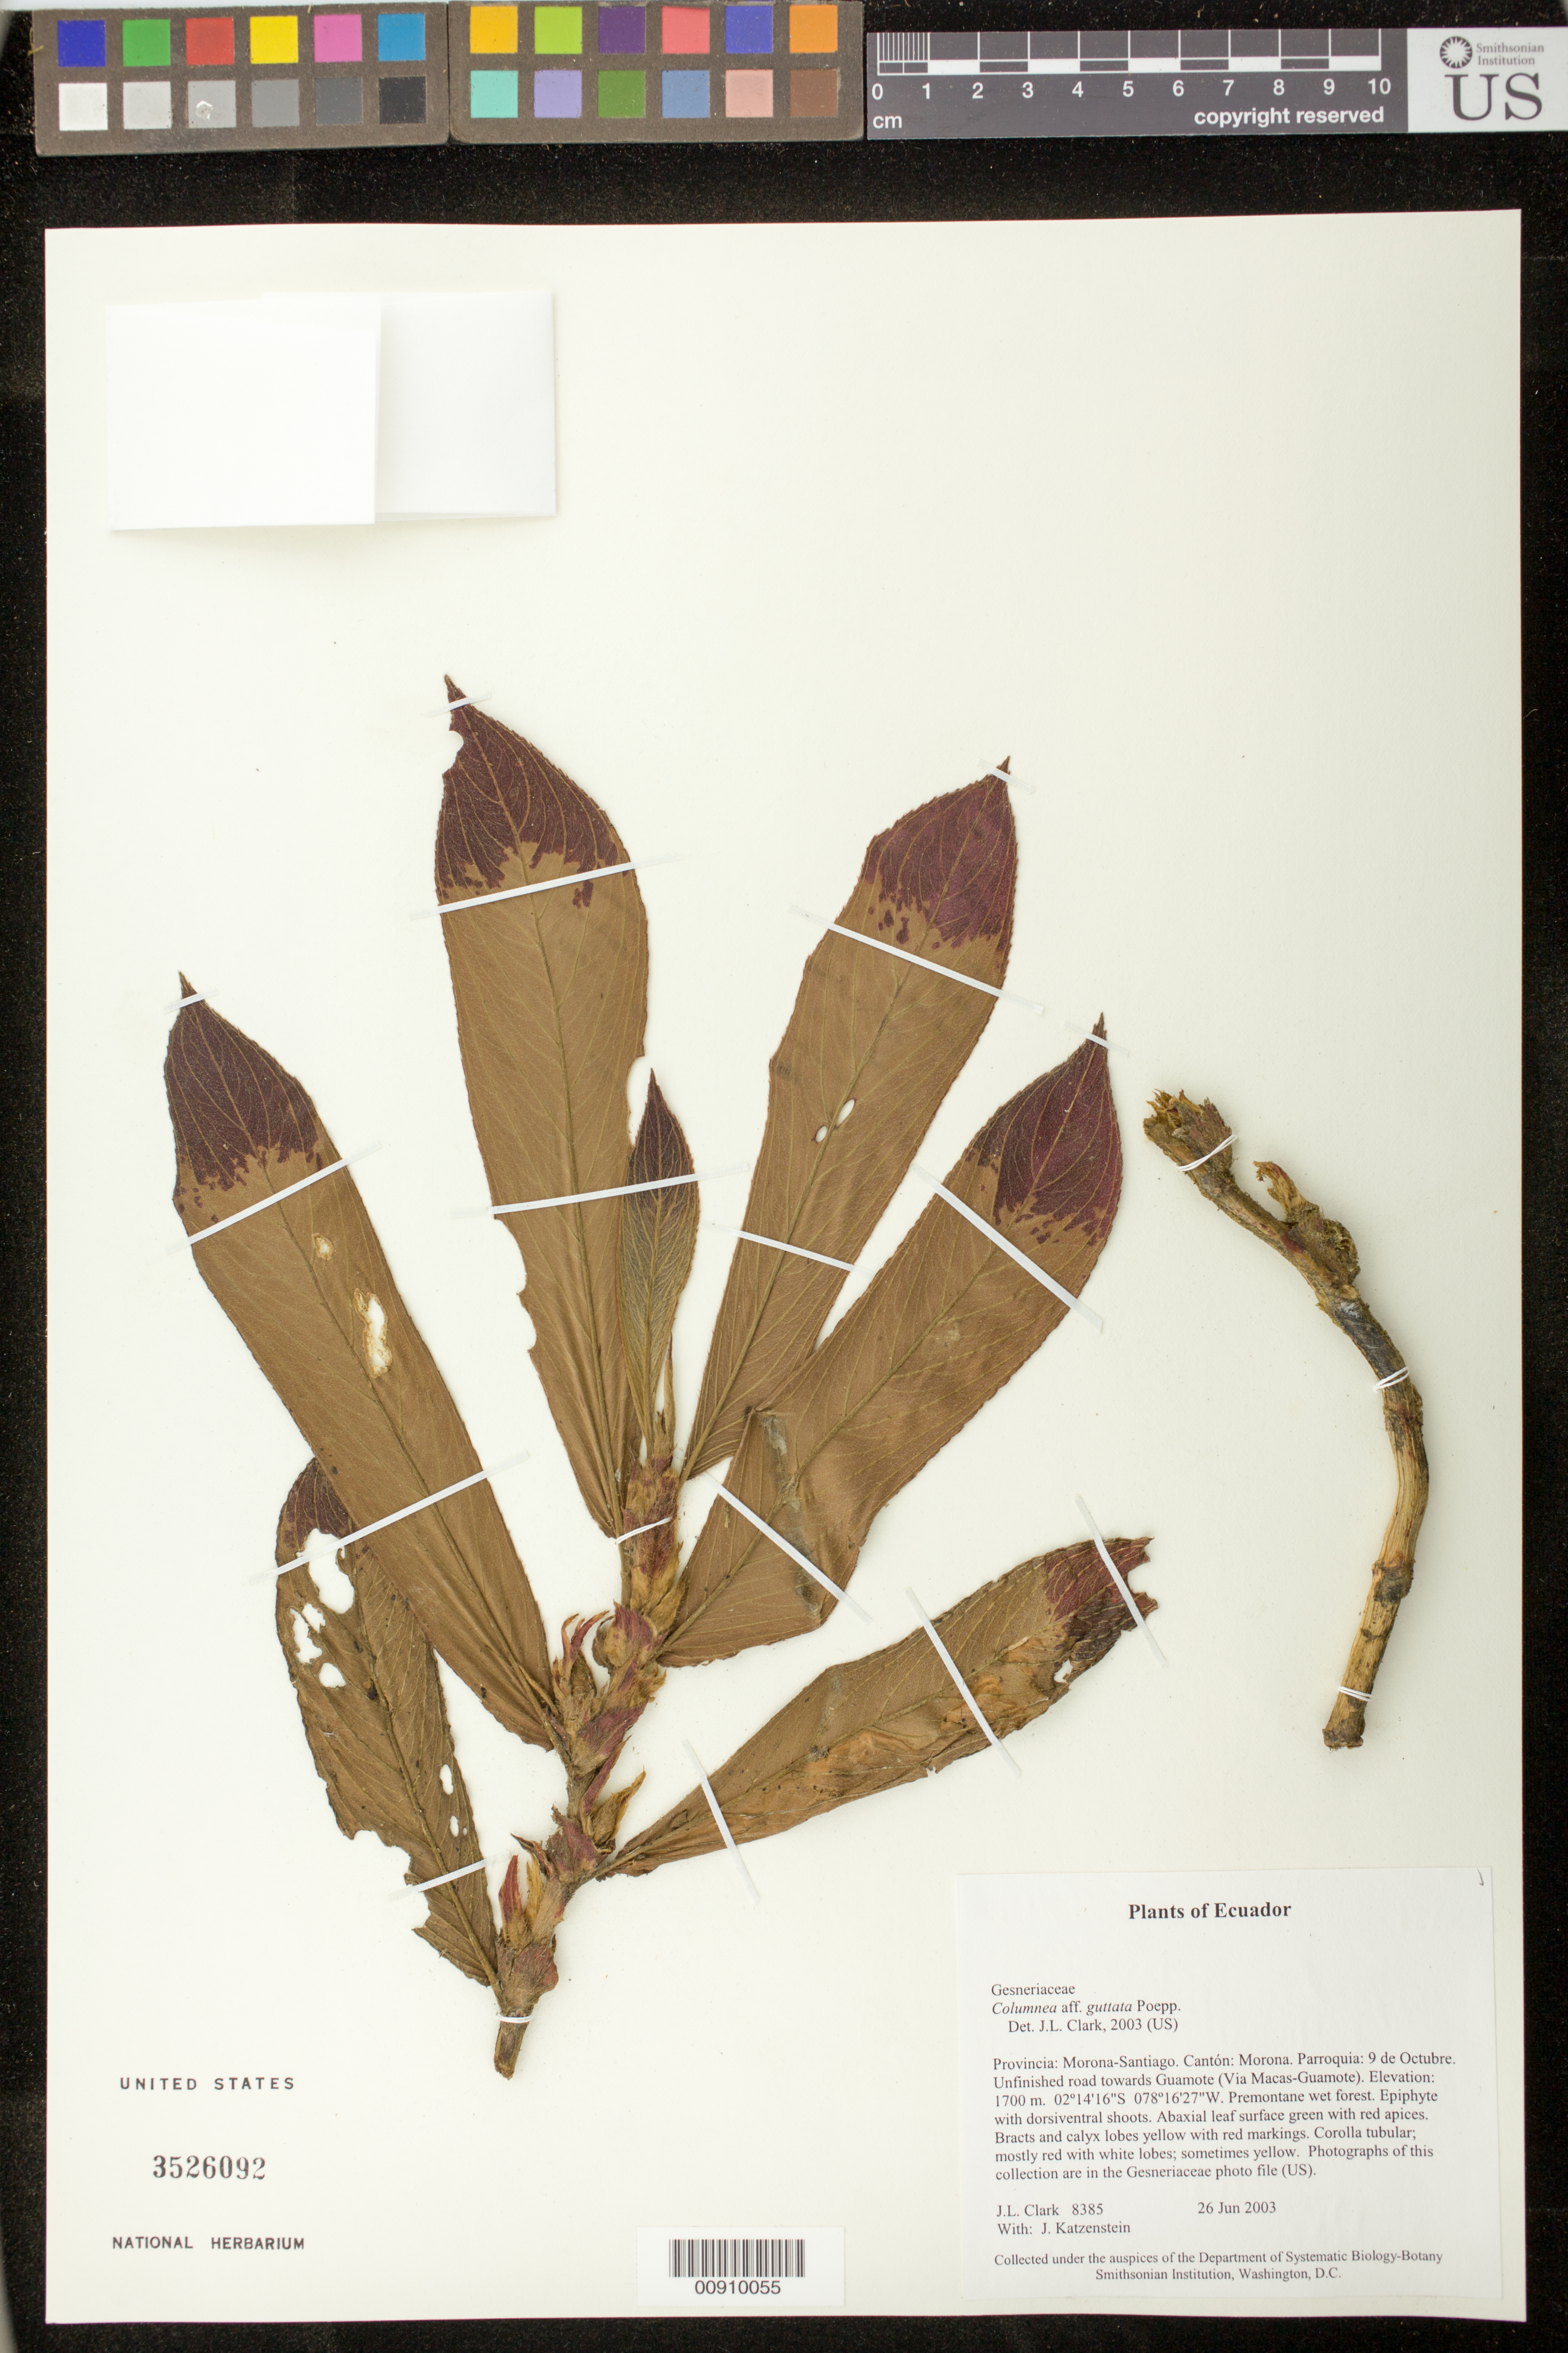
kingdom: Plantae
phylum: Tracheophyta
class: Magnoliopsida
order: Lamiales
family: Gesneriaceae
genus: Columnea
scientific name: Columnea guttata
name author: Poepp.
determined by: Clark, J. L., (SEL), The Marie Selby Botanical Garden (UNITED STATES)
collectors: J. L. Clark & J. Katzenstein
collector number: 8385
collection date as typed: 26 Jun 2003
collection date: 2003-06-26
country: Ecuador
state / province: Morona-Santiago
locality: Morona. Parroquia: 9 de Octubre. Unfinished road towards Guamote (Via Macas-Guamote).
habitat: Premontane wet forest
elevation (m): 1700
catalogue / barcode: US 3526092